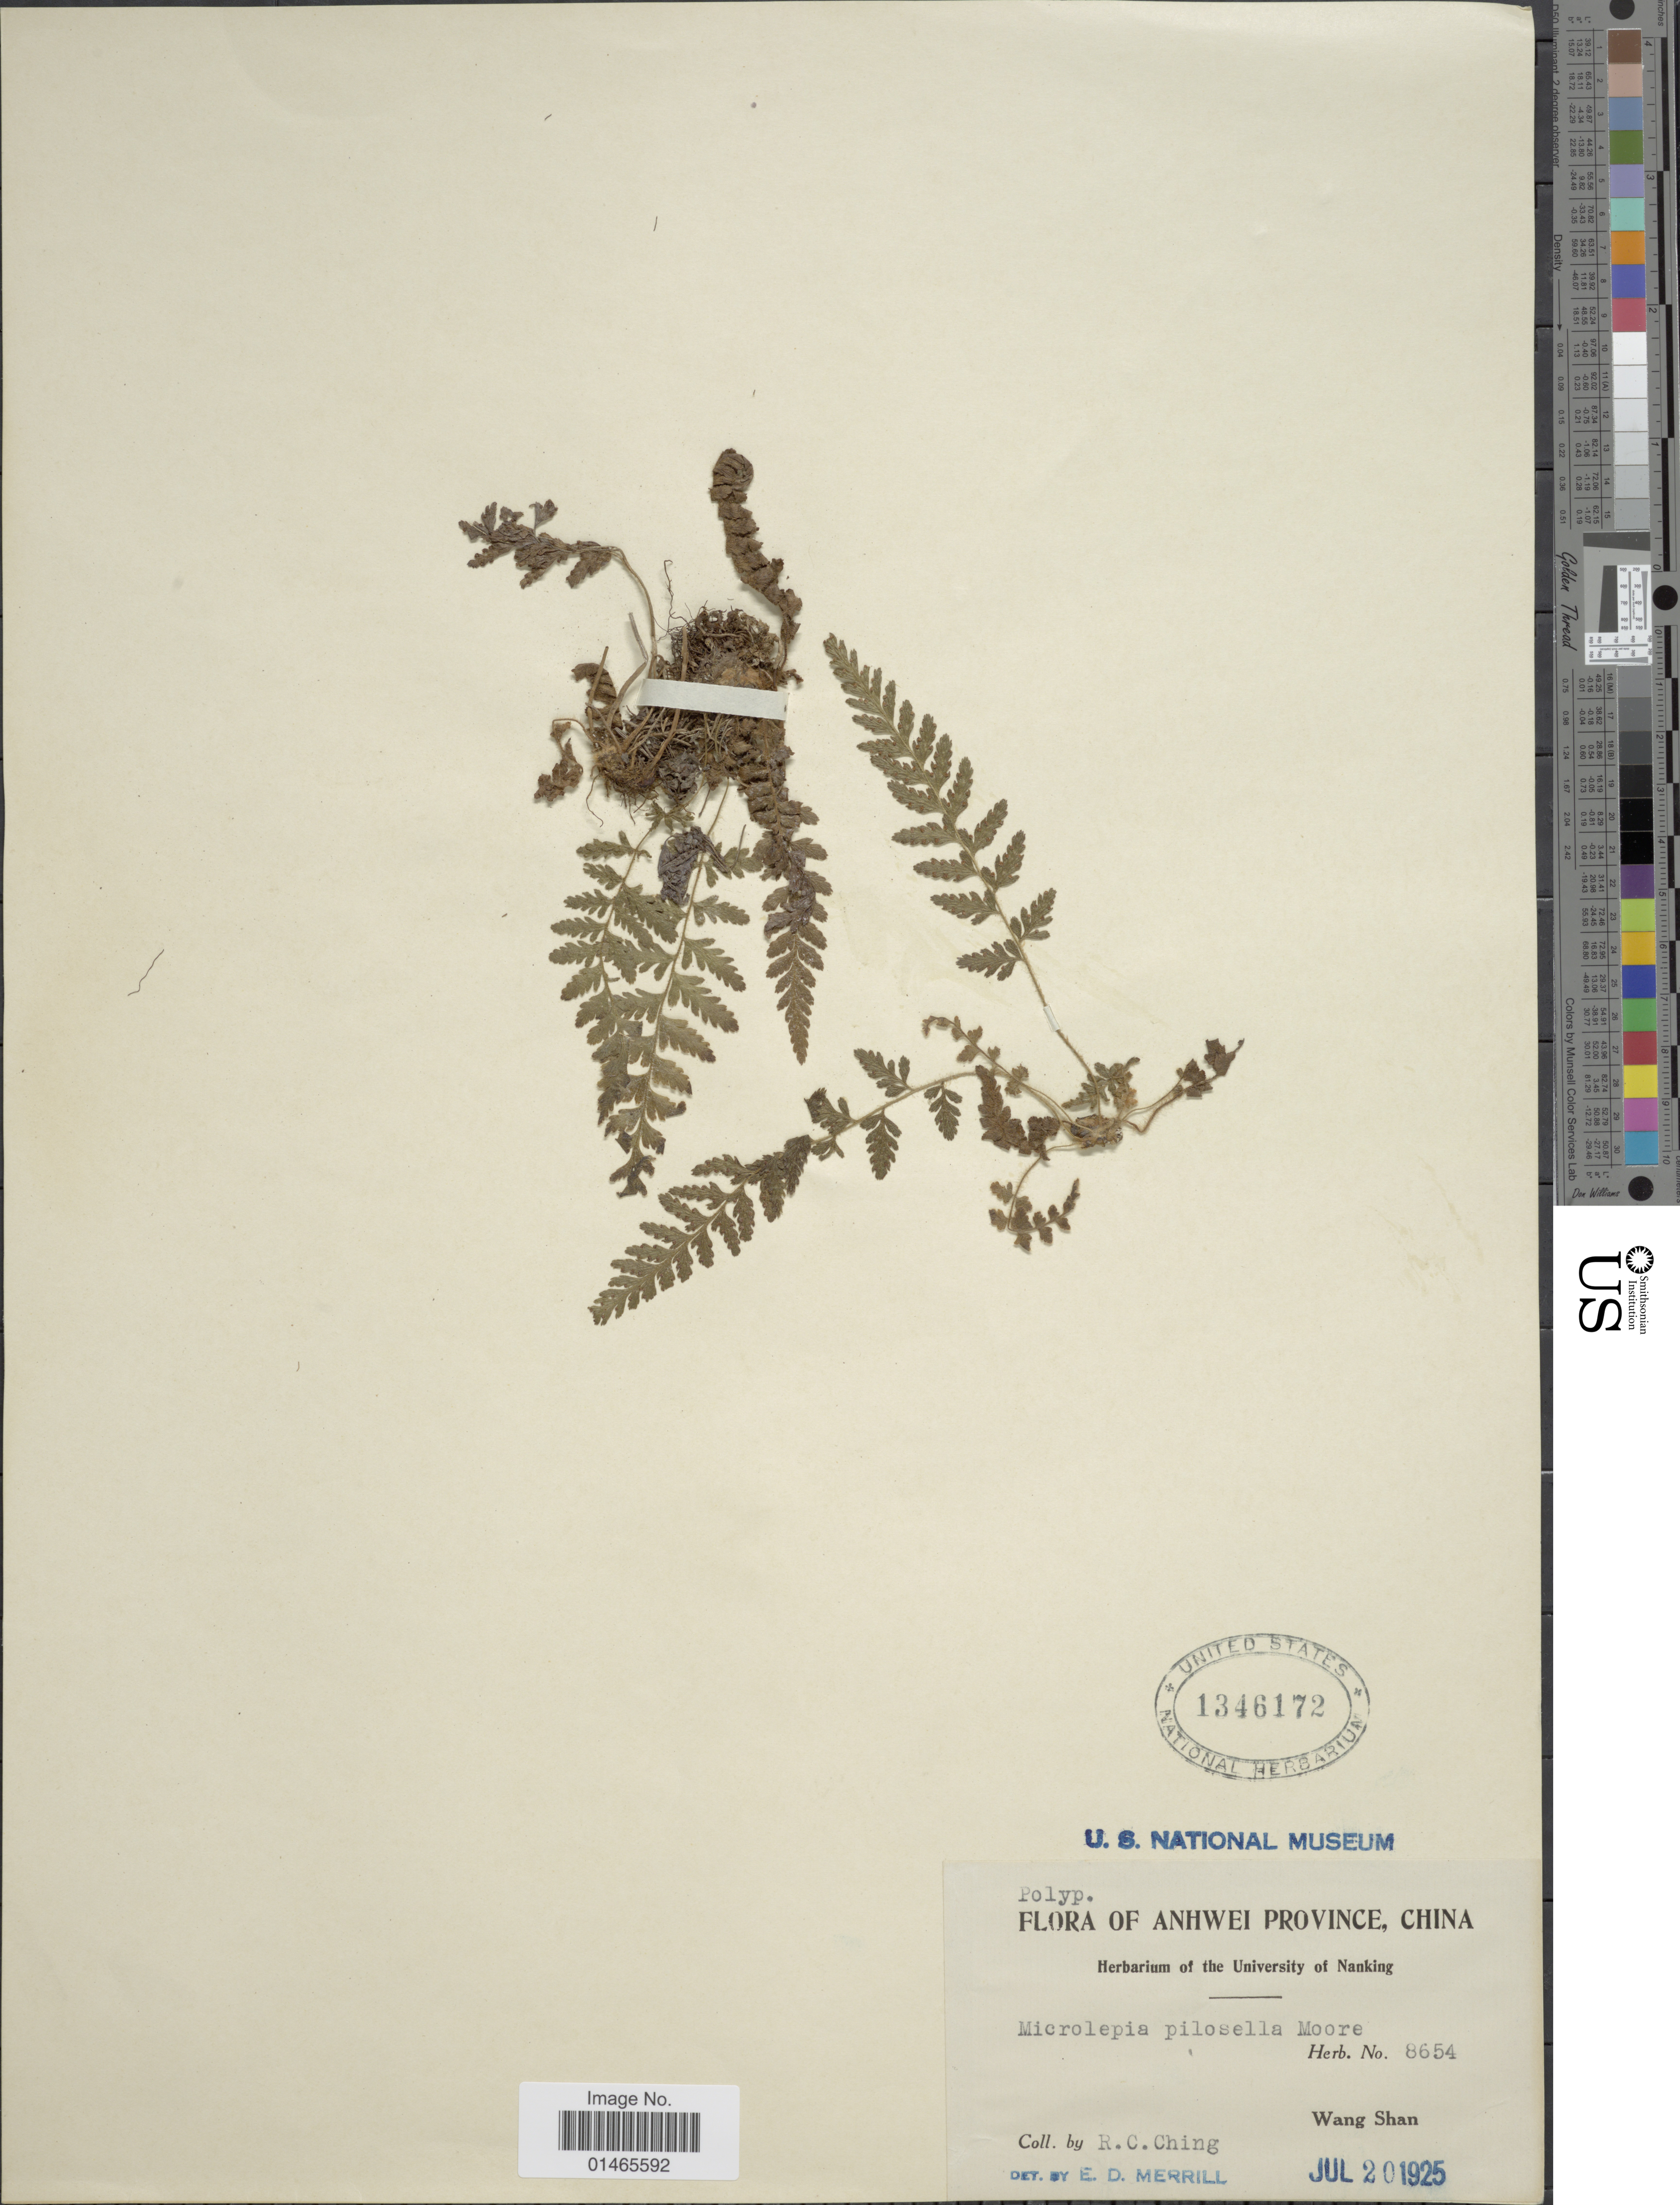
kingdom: Plantae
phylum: Tracheophyta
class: Polypodiopsida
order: Polypodiales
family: Dennstaedtiaceae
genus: Microlepia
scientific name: Microlepia pilosella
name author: (Hook.) T. Moore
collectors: R. C. Ching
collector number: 8654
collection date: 1925-07-20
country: China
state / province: Anhui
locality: Wang Shan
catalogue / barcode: US 1346172